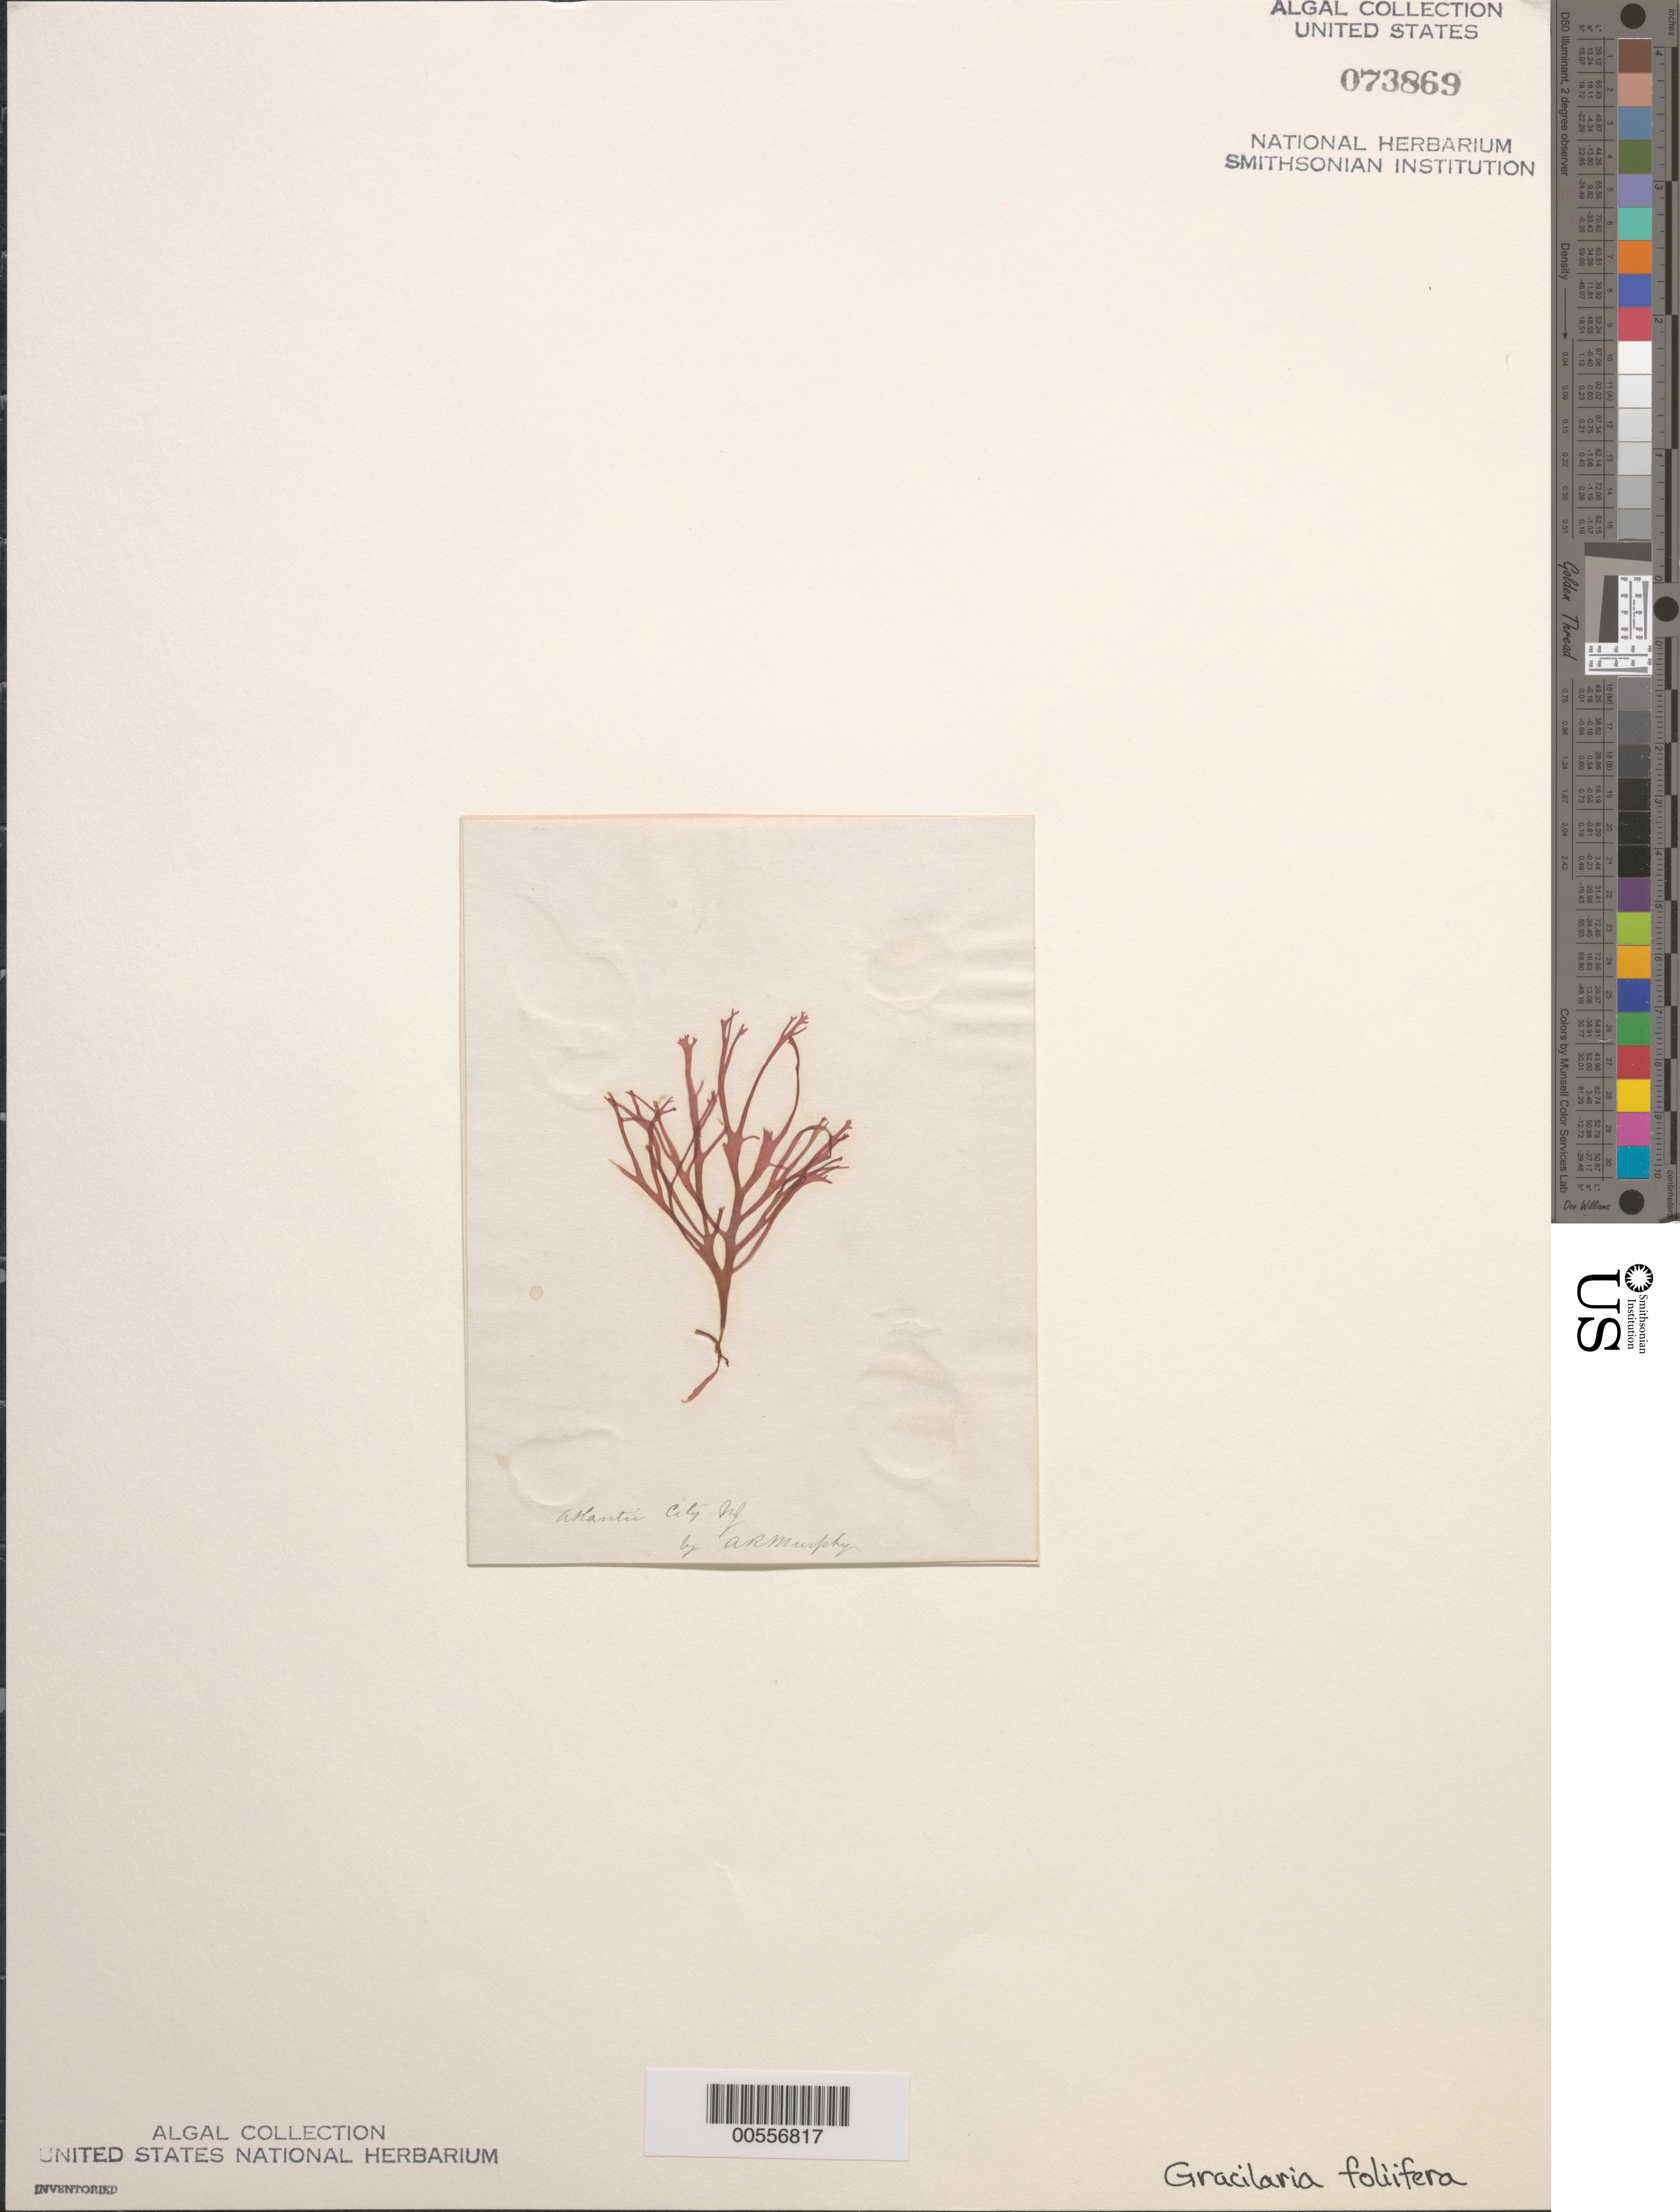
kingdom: Plantae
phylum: Rhodophyta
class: Florideophyceae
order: Gracilariales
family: Gracilariaceae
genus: Gracilaria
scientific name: Gracilaria foliifera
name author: (Forssk.) Børgesen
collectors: A. Murphy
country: United States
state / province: New Jersey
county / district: Atlantic County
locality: Atlantic City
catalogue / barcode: US 73869